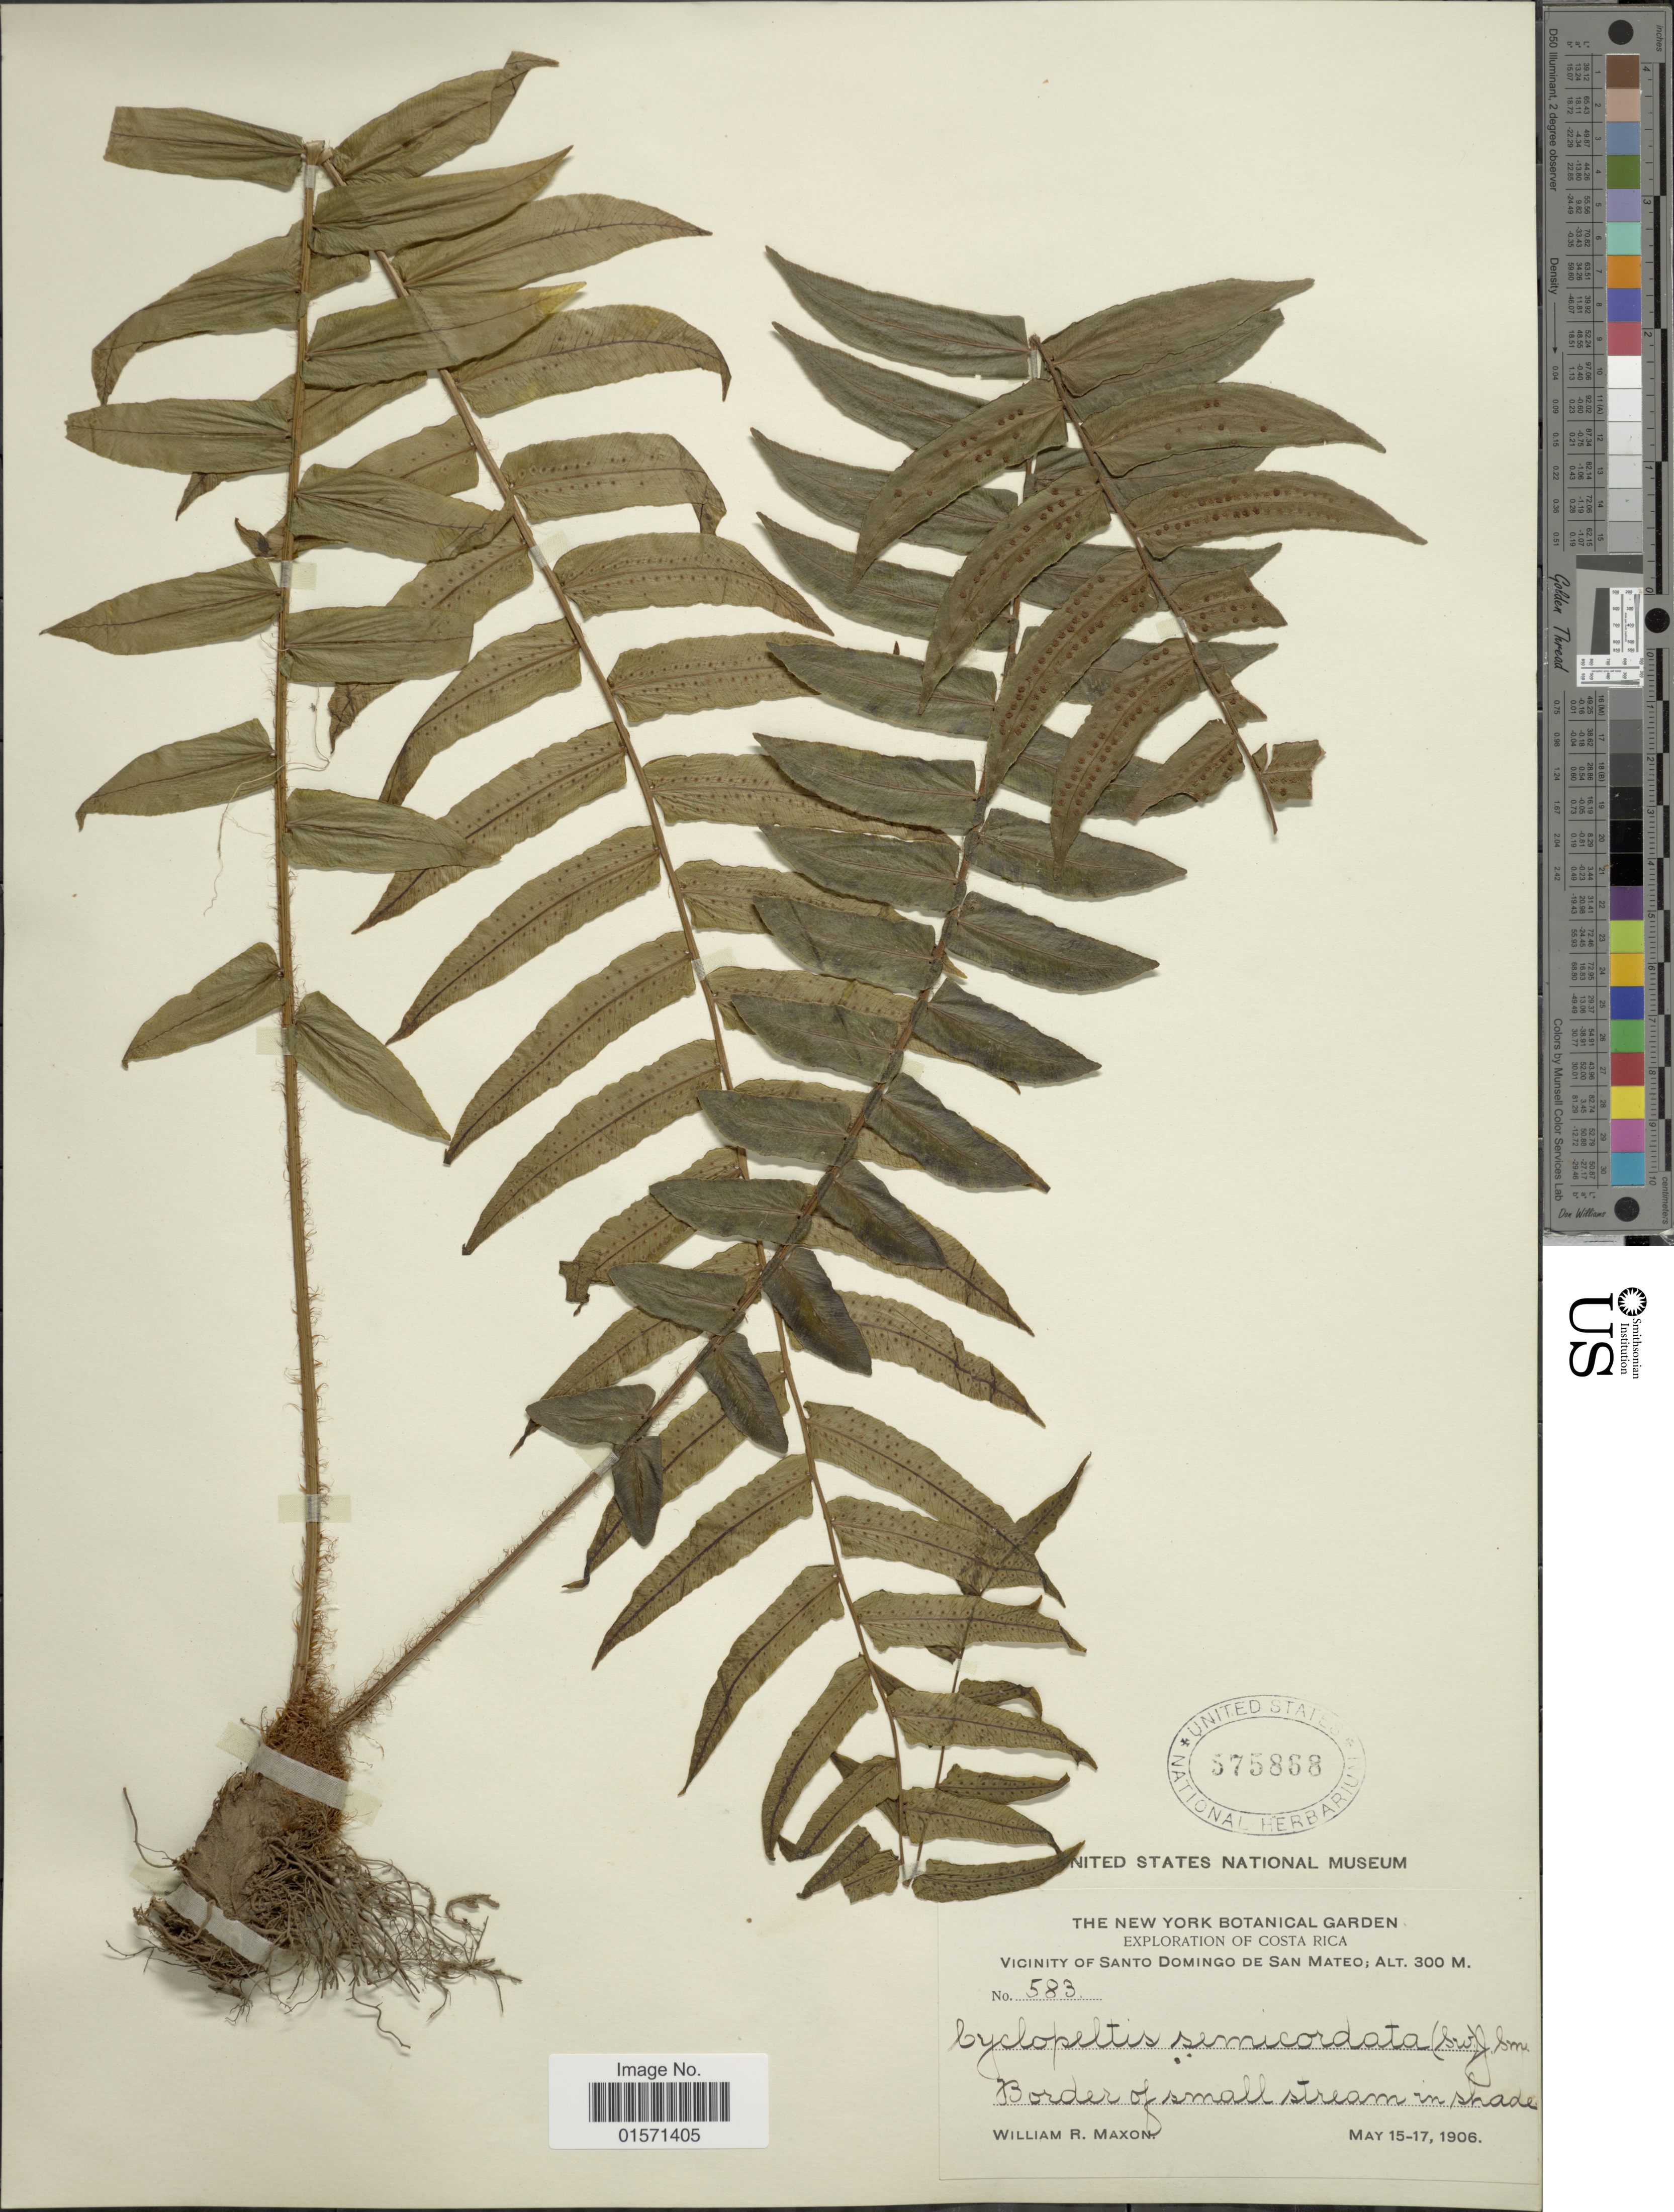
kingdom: Plantae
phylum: Tracheophyta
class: Polypodiopsida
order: Polypodiales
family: Lomariopsidaceae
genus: Cyclopeltis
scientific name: Cyclopeltis semicordata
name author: (Sw.) J. Sm.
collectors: W. R. Maxon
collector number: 583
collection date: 1906-05-15/1906-05-17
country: Costa Rica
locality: Vicinity of Santo Domingo De San Matea. Border of small srtream in shade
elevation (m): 300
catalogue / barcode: US 575888